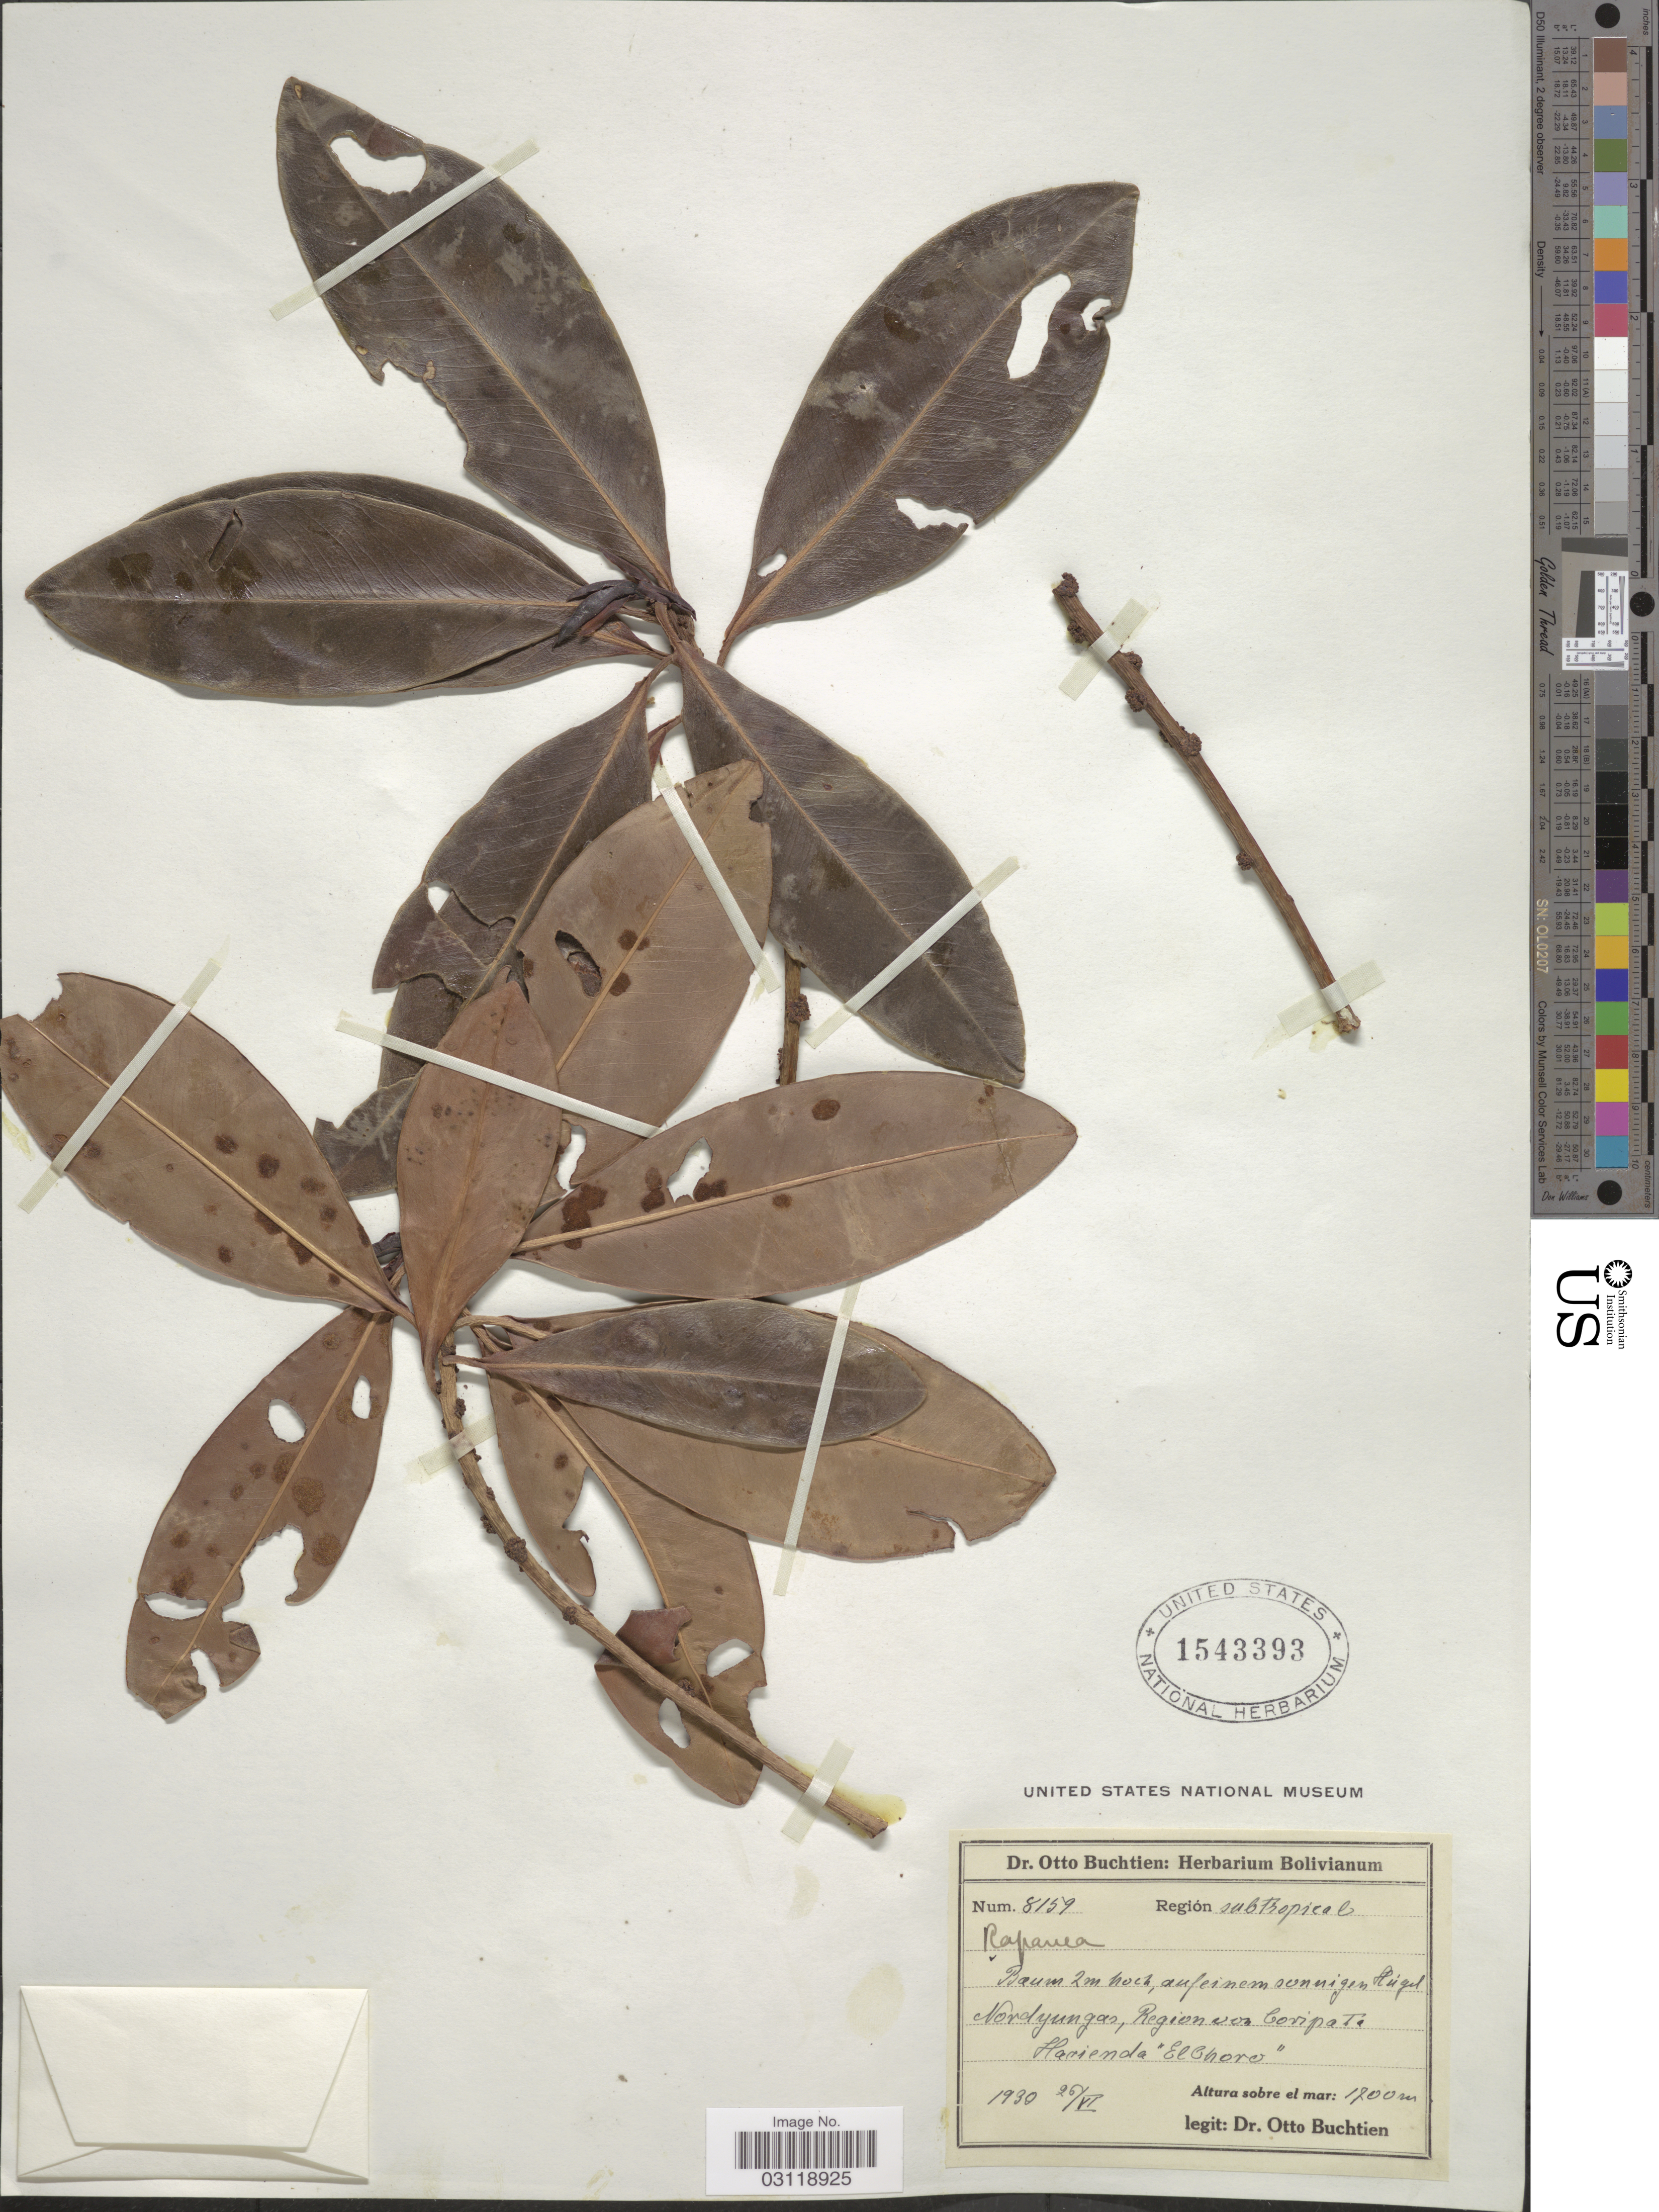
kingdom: Plantae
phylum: Tracheophyta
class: Magnoliopsida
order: Ericales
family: Primulaceae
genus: Rapanea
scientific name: Rapanea sp.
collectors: O. Buchtien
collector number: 8159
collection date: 1930-06-26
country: Bolivia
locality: Nordyungas, Region von Coripata. Hacienda "El Choro".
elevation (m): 1700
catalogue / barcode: US 1543393